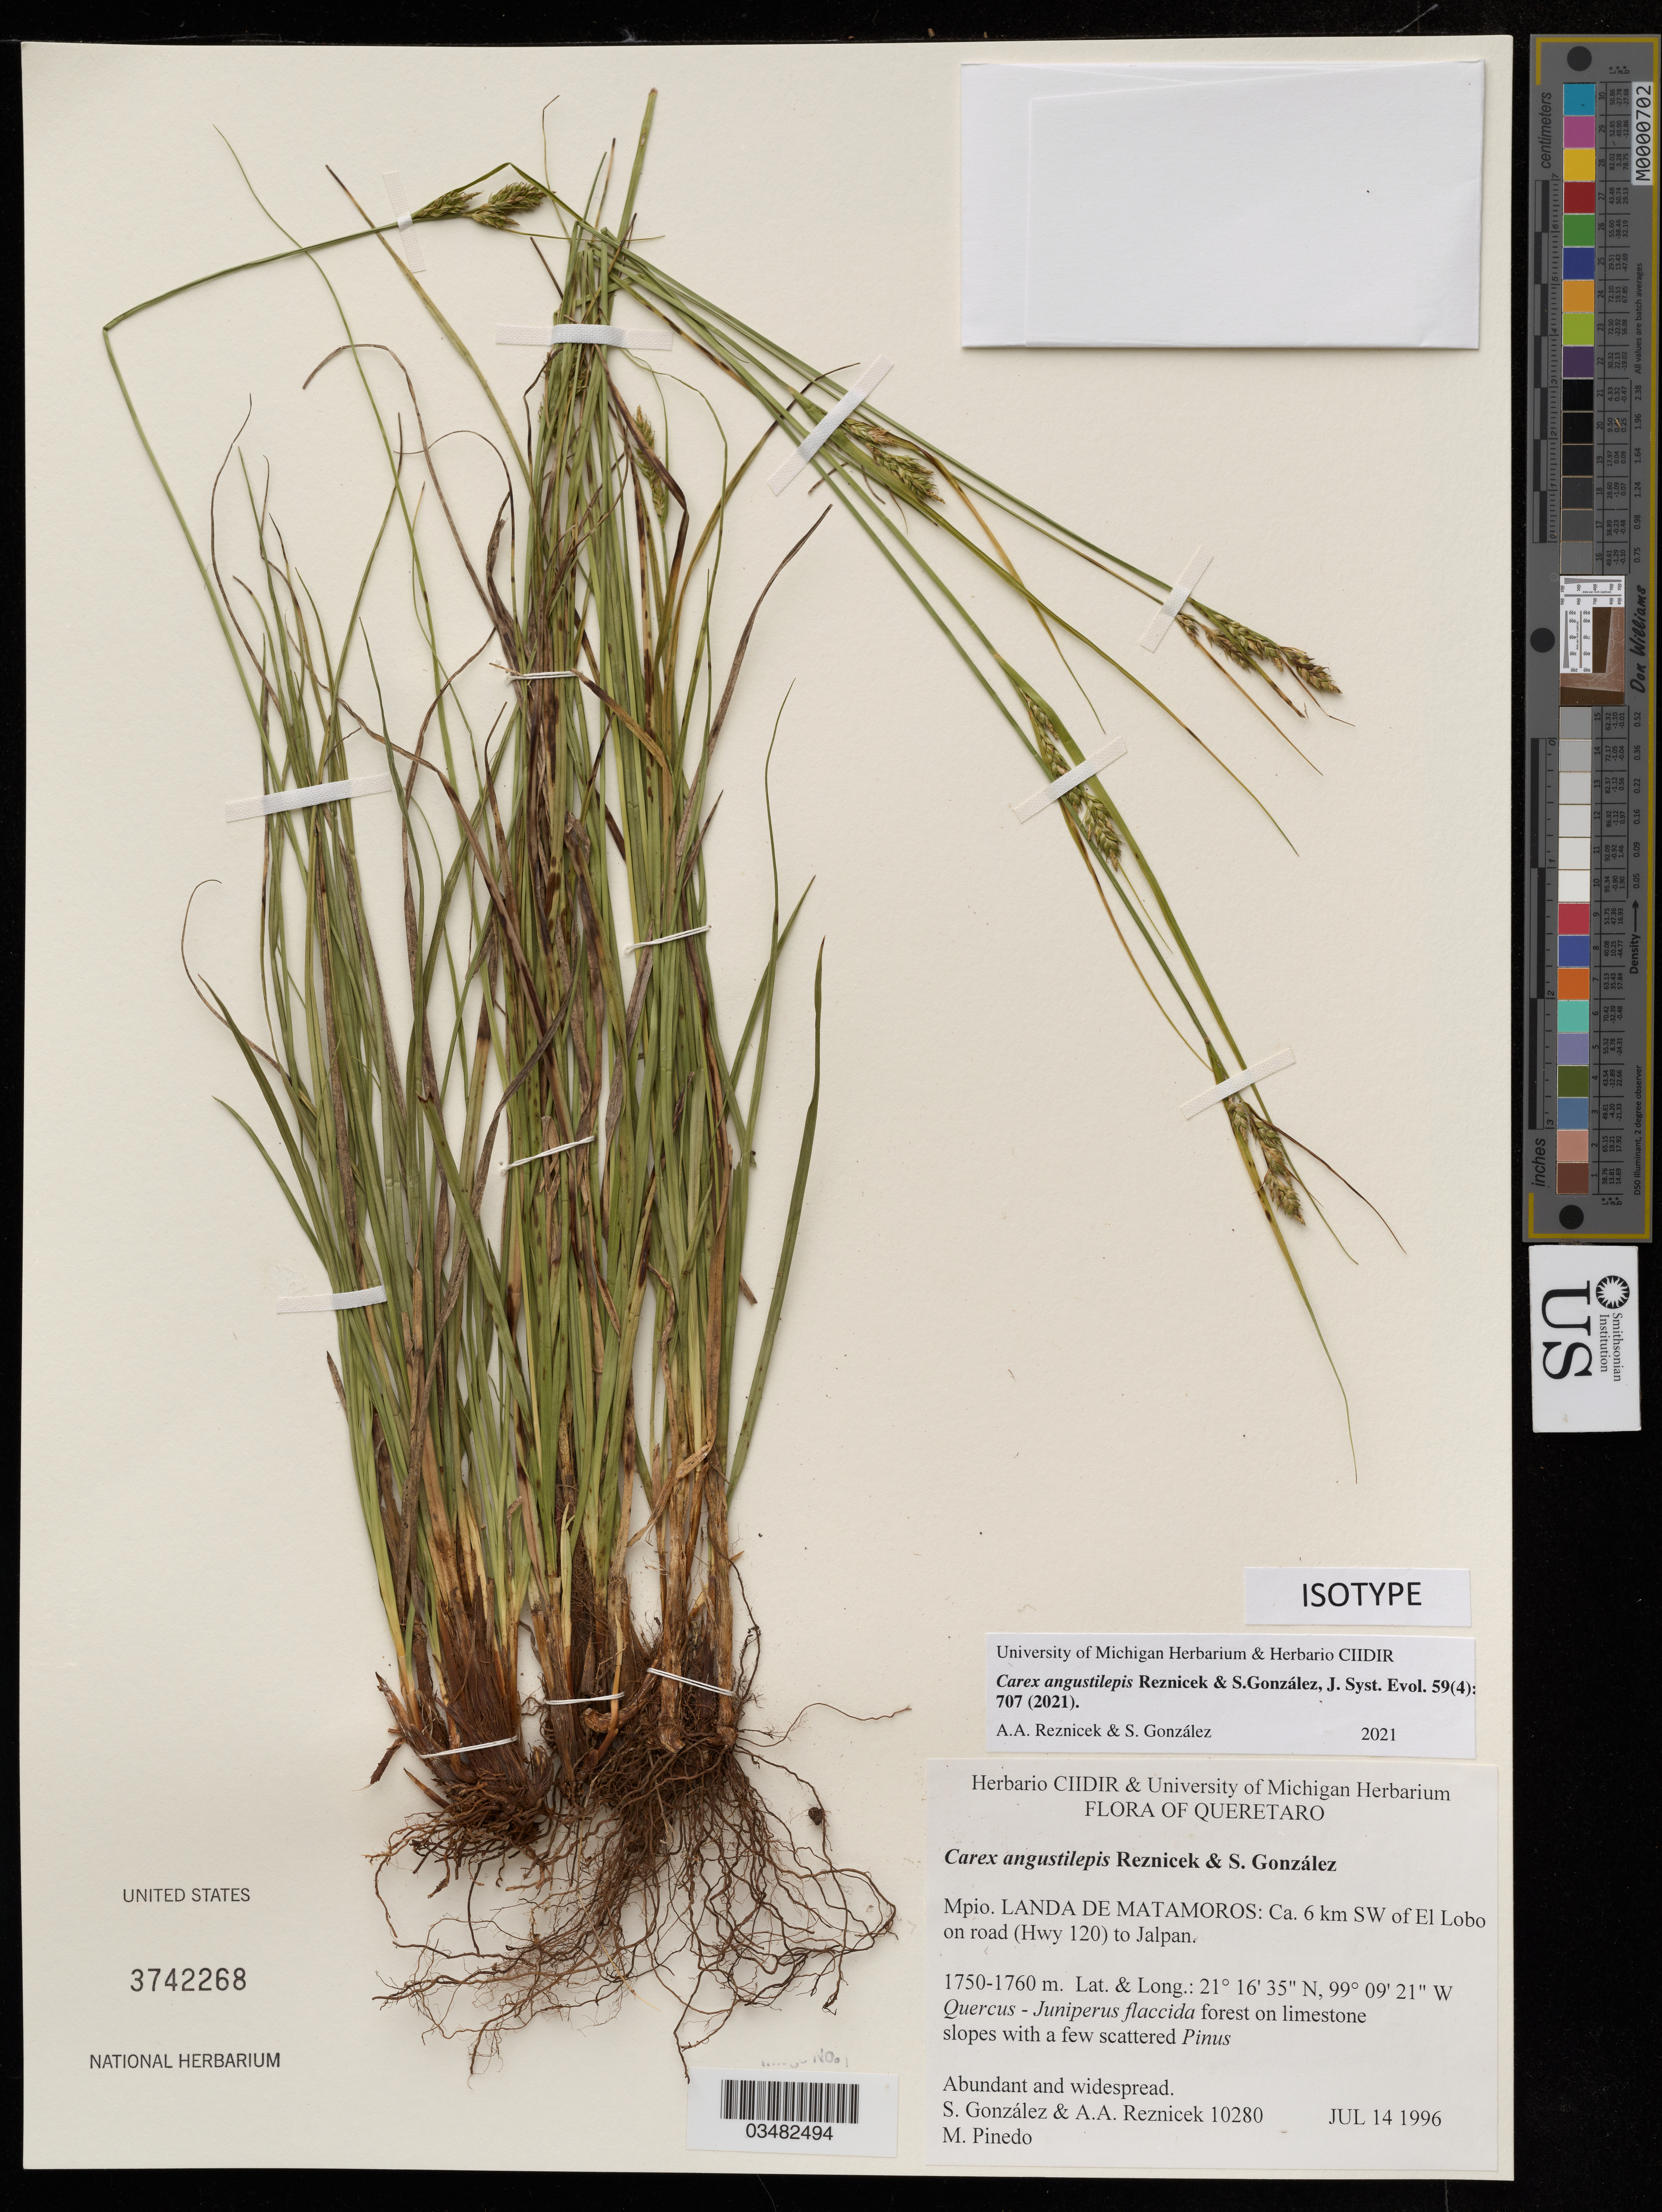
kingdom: Plantae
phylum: Tracheophyta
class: Liliopsida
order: Poales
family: Cyperaceae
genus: Carex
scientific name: Carex angustilepis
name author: Reznicek & S.González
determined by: Reznicek, A. A.; Gonzalez, M. S.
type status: Isotype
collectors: M. S. González-Elizondo, A. A. Reznicek & M. Pinedo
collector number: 10280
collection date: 1996-07-14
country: Mexico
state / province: Queretaro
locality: Mpio. Landa de Matamoros, ca. 6 km SW of El Lobo on road (Hwy 120) to Jalpan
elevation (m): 1750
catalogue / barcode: US 3742268